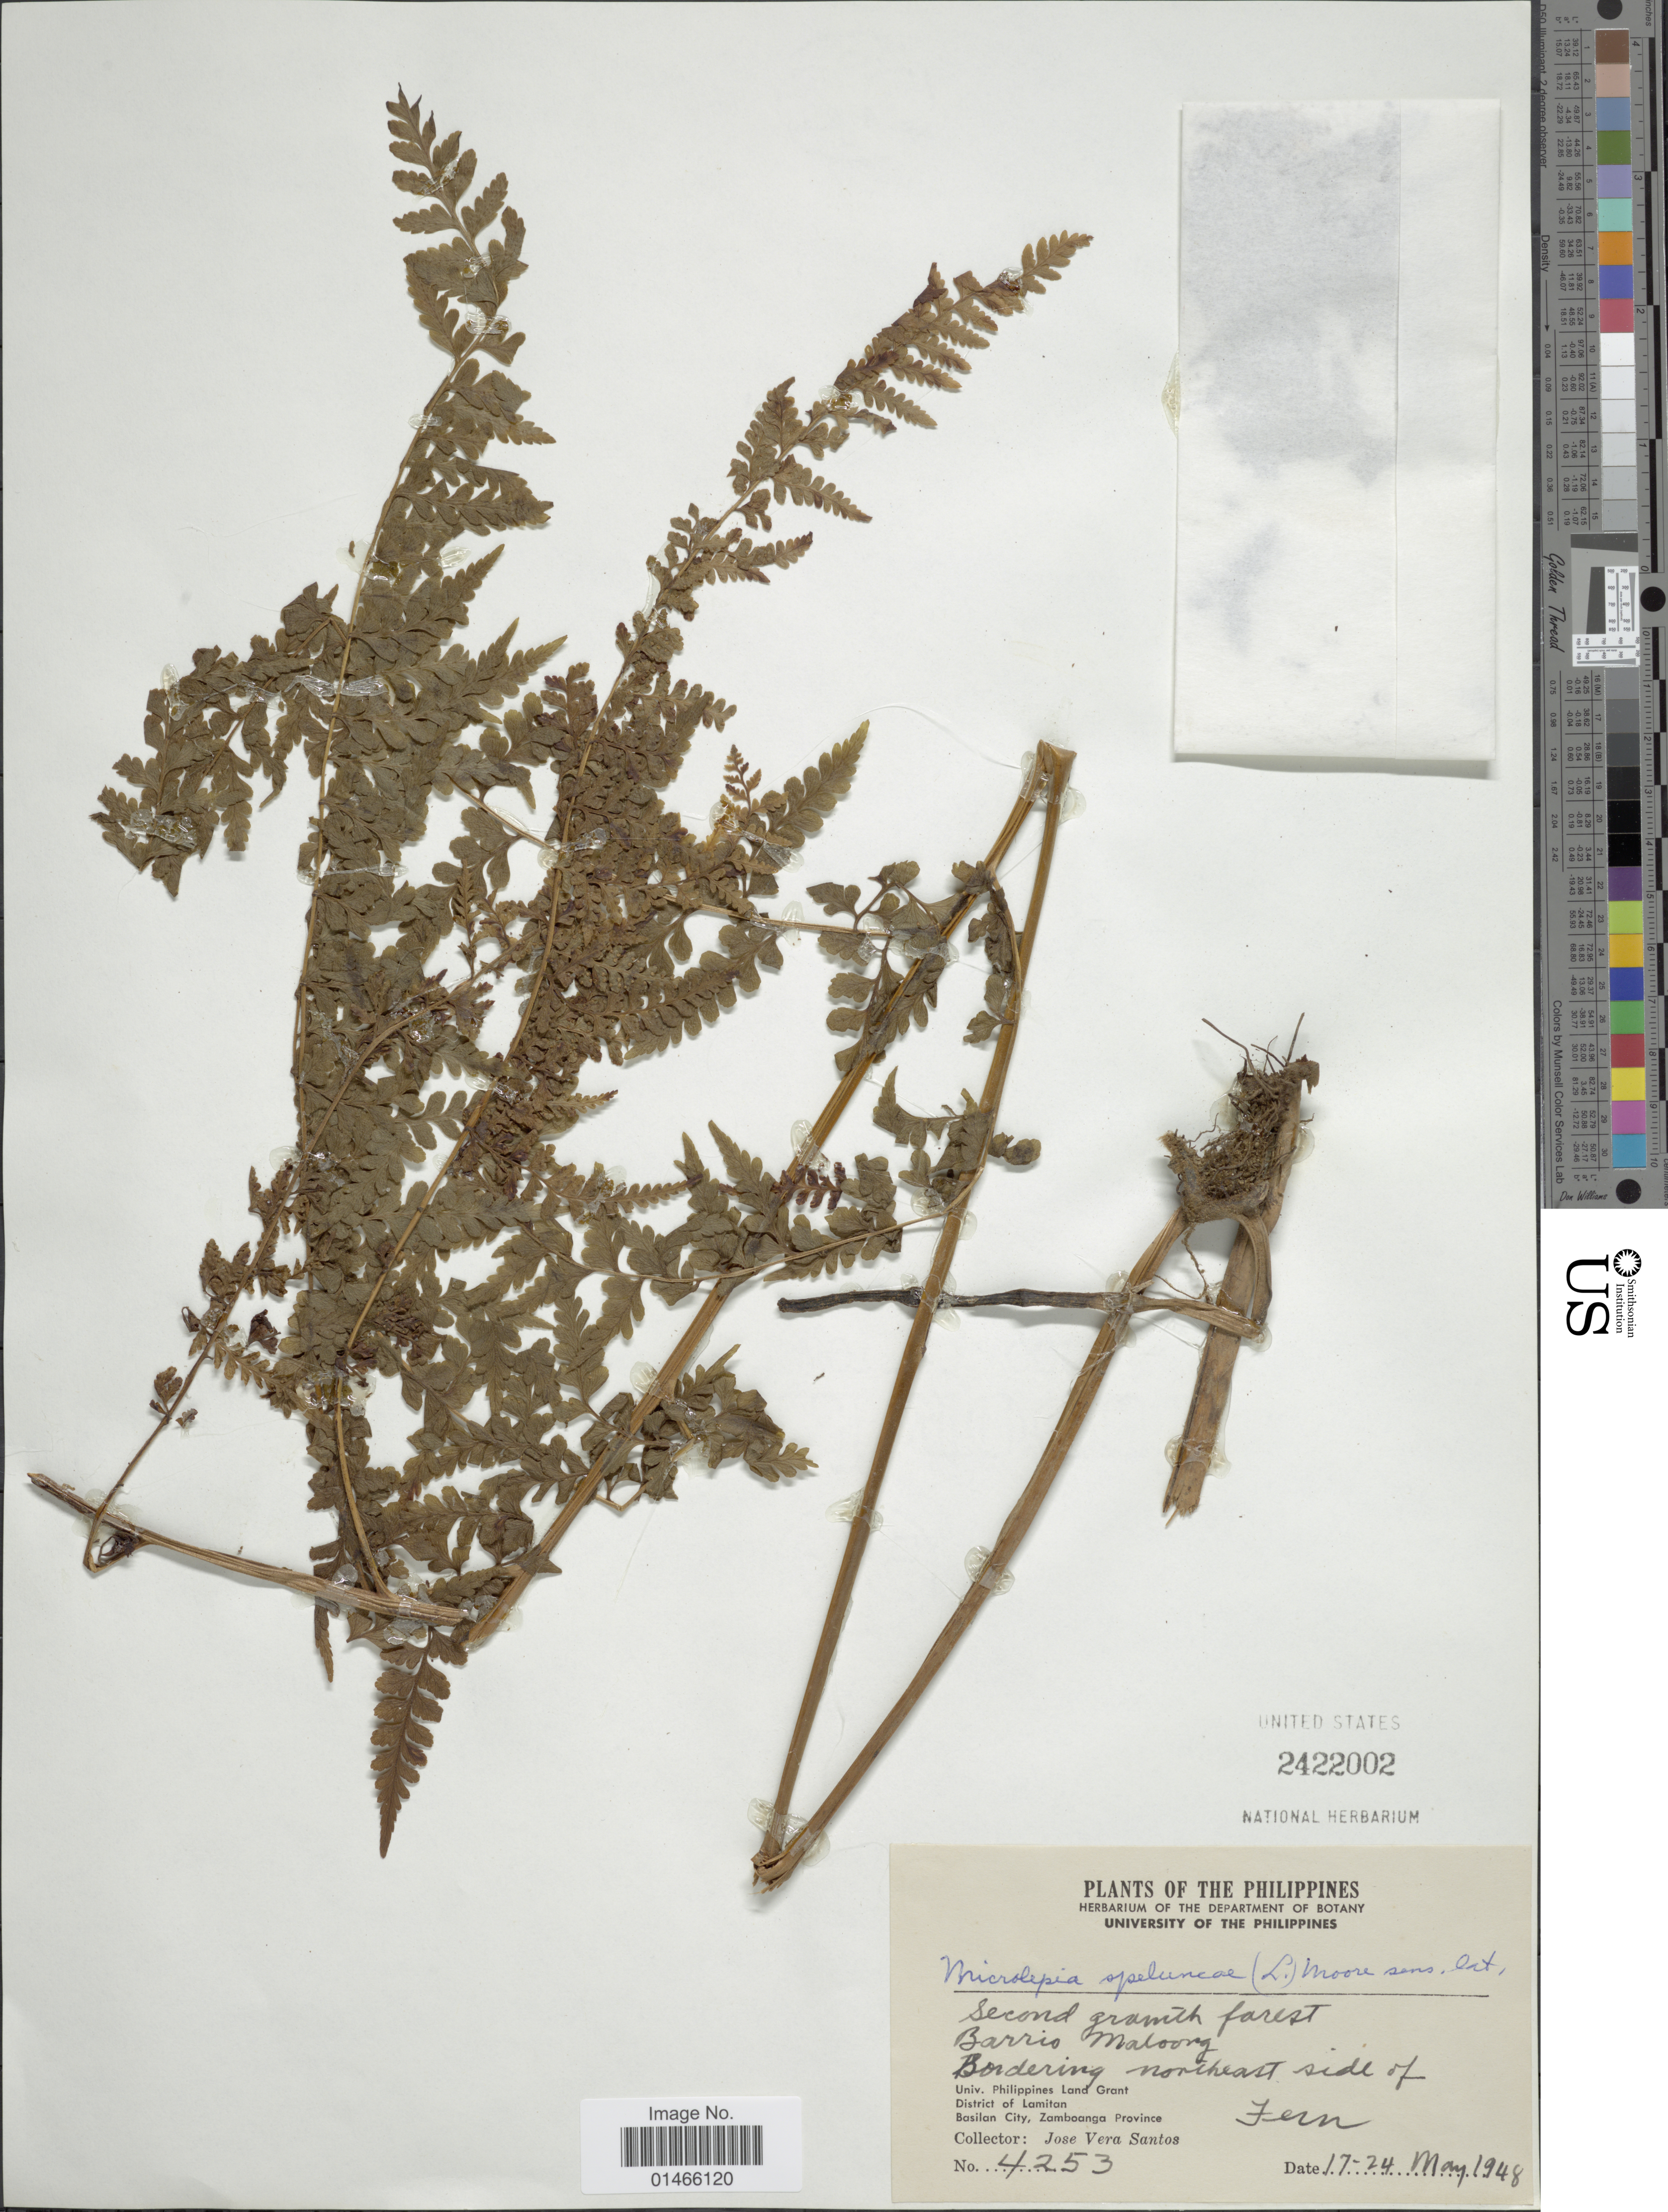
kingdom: Plantae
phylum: Tracheophyta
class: Polypodiopsida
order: Polypodiales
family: Dennstaedtiaceae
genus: Microlepia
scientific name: Microlepia speluncae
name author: (L.) T. Moore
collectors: J. V. Santos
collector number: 4253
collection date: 1948-05-17/1948-05-24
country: Philippines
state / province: Zamboanga Peninsula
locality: District Lamitan, Basilan City, Zamboanga Province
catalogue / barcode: US 2422002